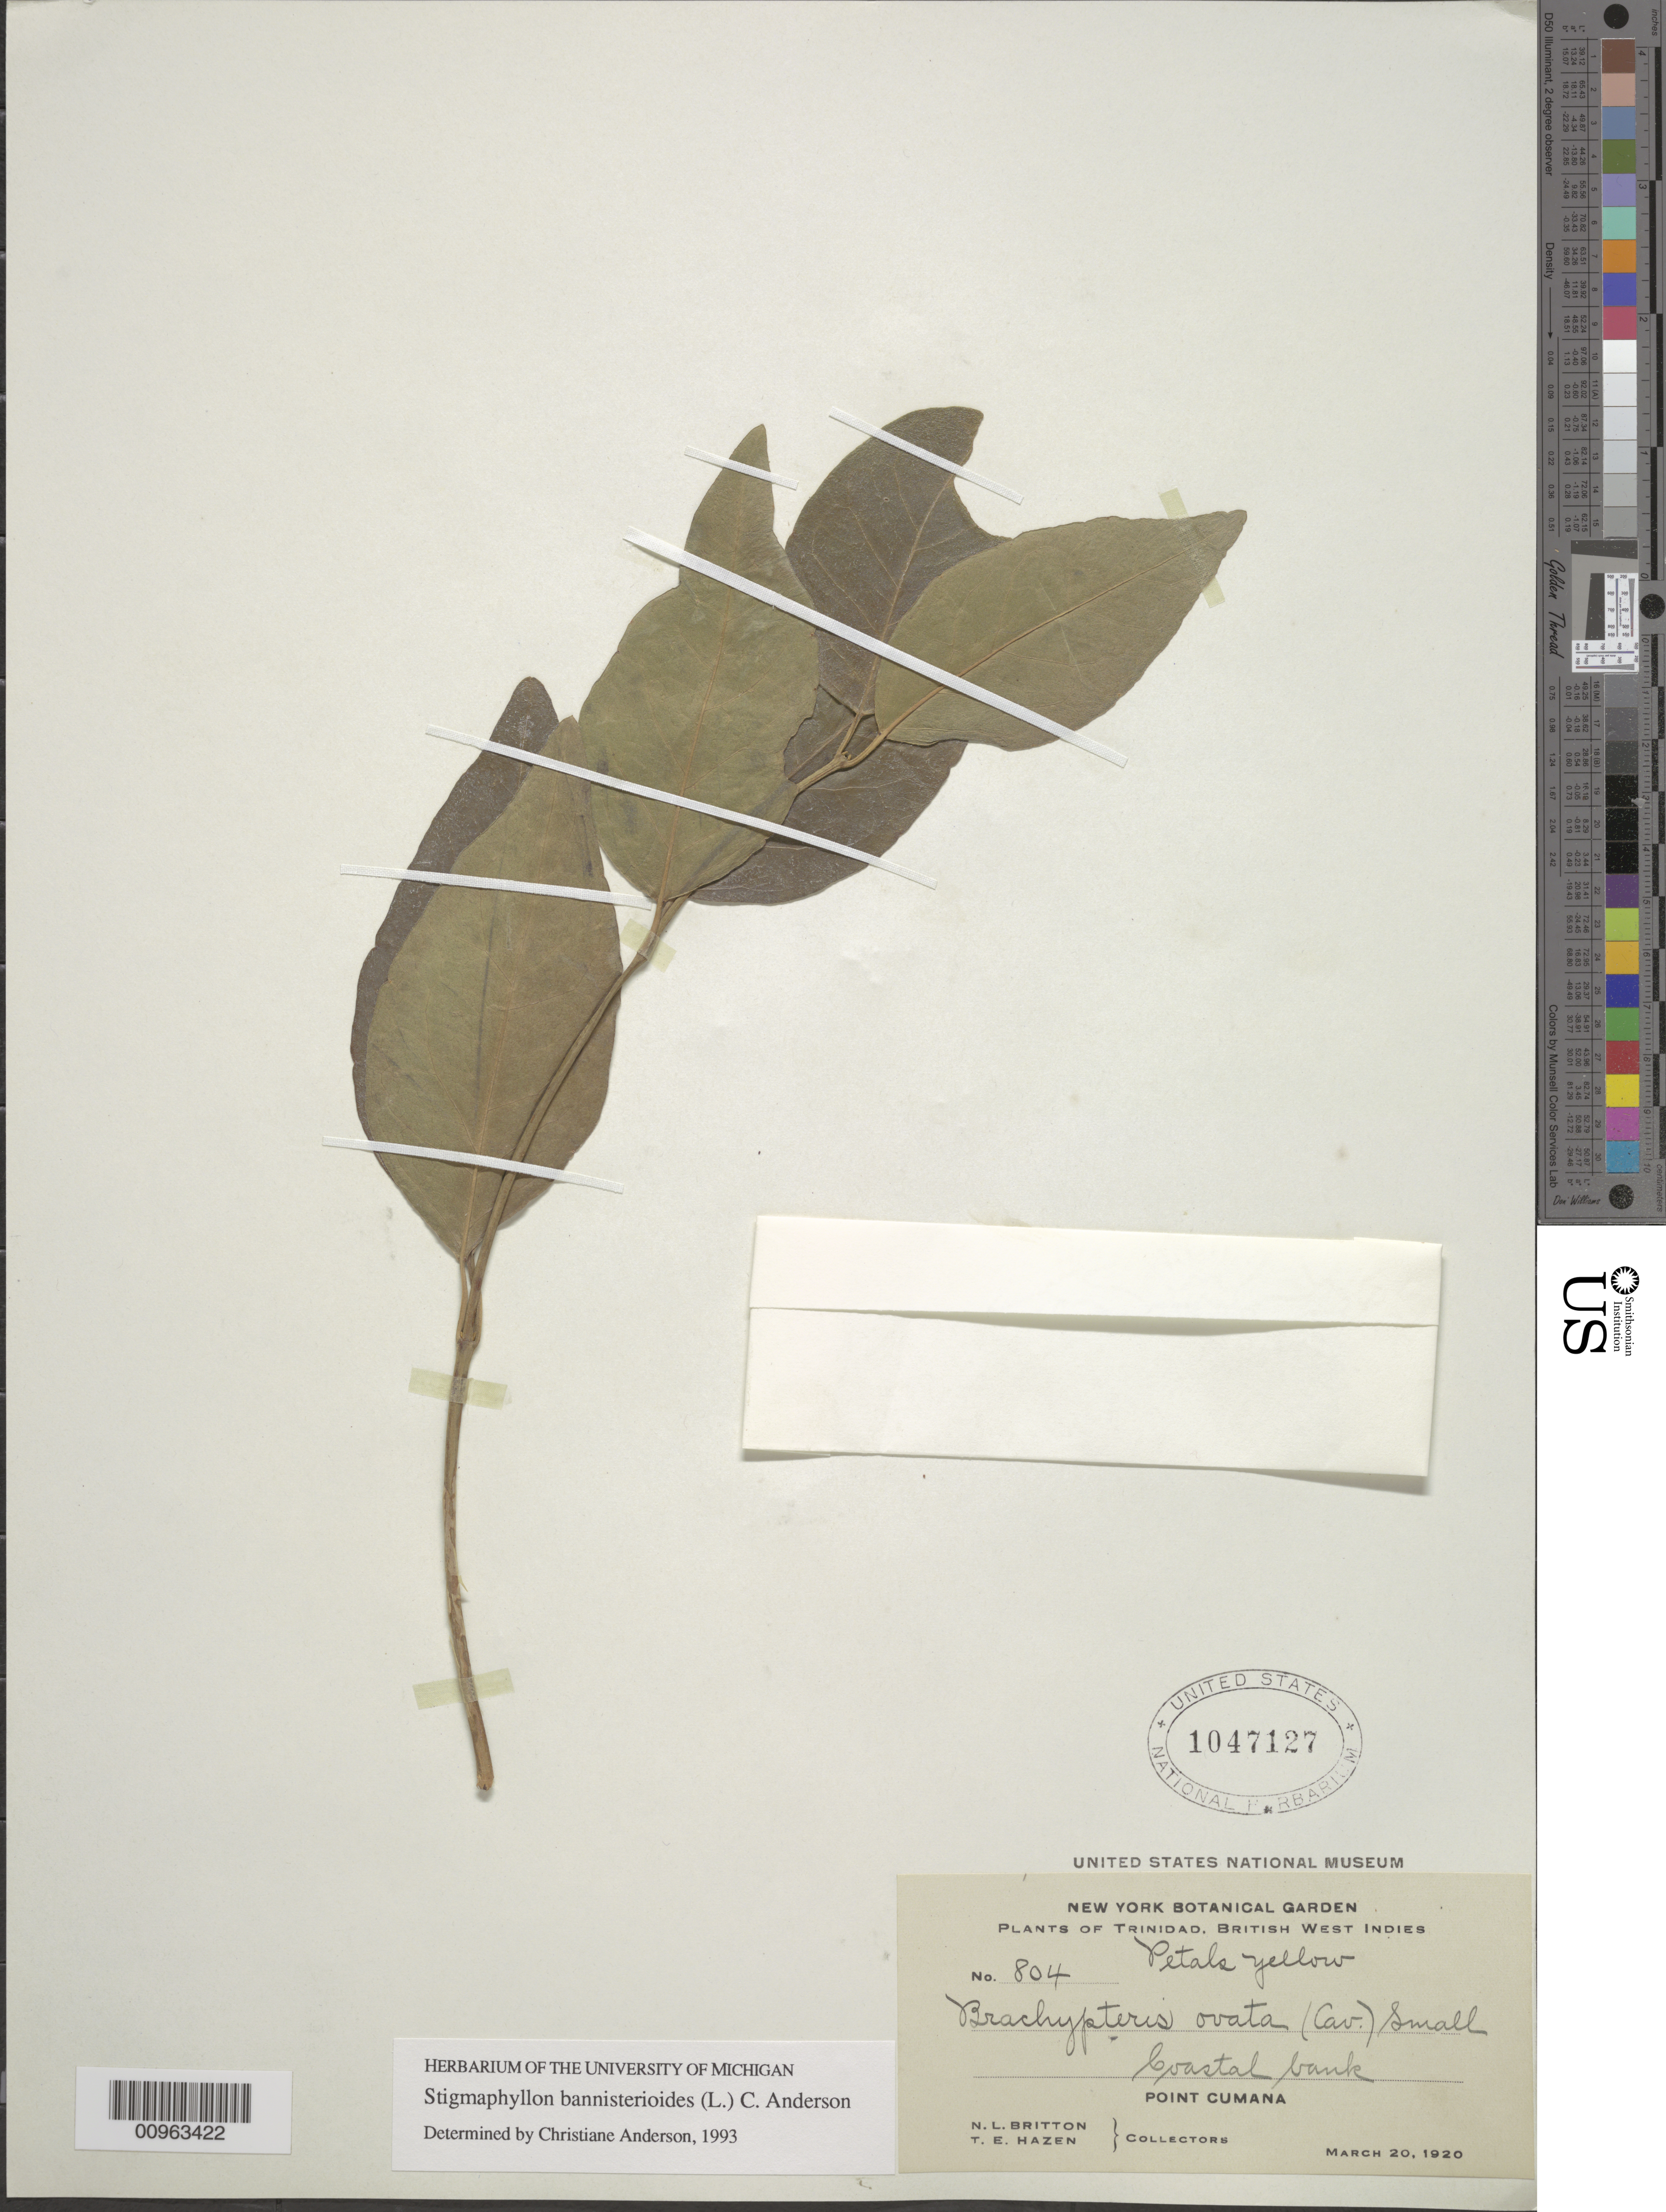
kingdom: Plantae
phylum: Tracheophyta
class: Magnoliopsida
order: Malpighiales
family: Malpighiaceae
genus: Stigmaphyllon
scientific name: Stigmaphyllon bannisterioides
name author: (L.) C.E. Anderson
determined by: Anderson, C.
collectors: N. Britton & T. E. Hazen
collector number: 804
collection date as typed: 20 Mar 1920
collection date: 1920-03-20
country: Trinidad and Tobago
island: Trinidad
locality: Point Cumana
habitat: Coastal bank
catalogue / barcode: US 1047127